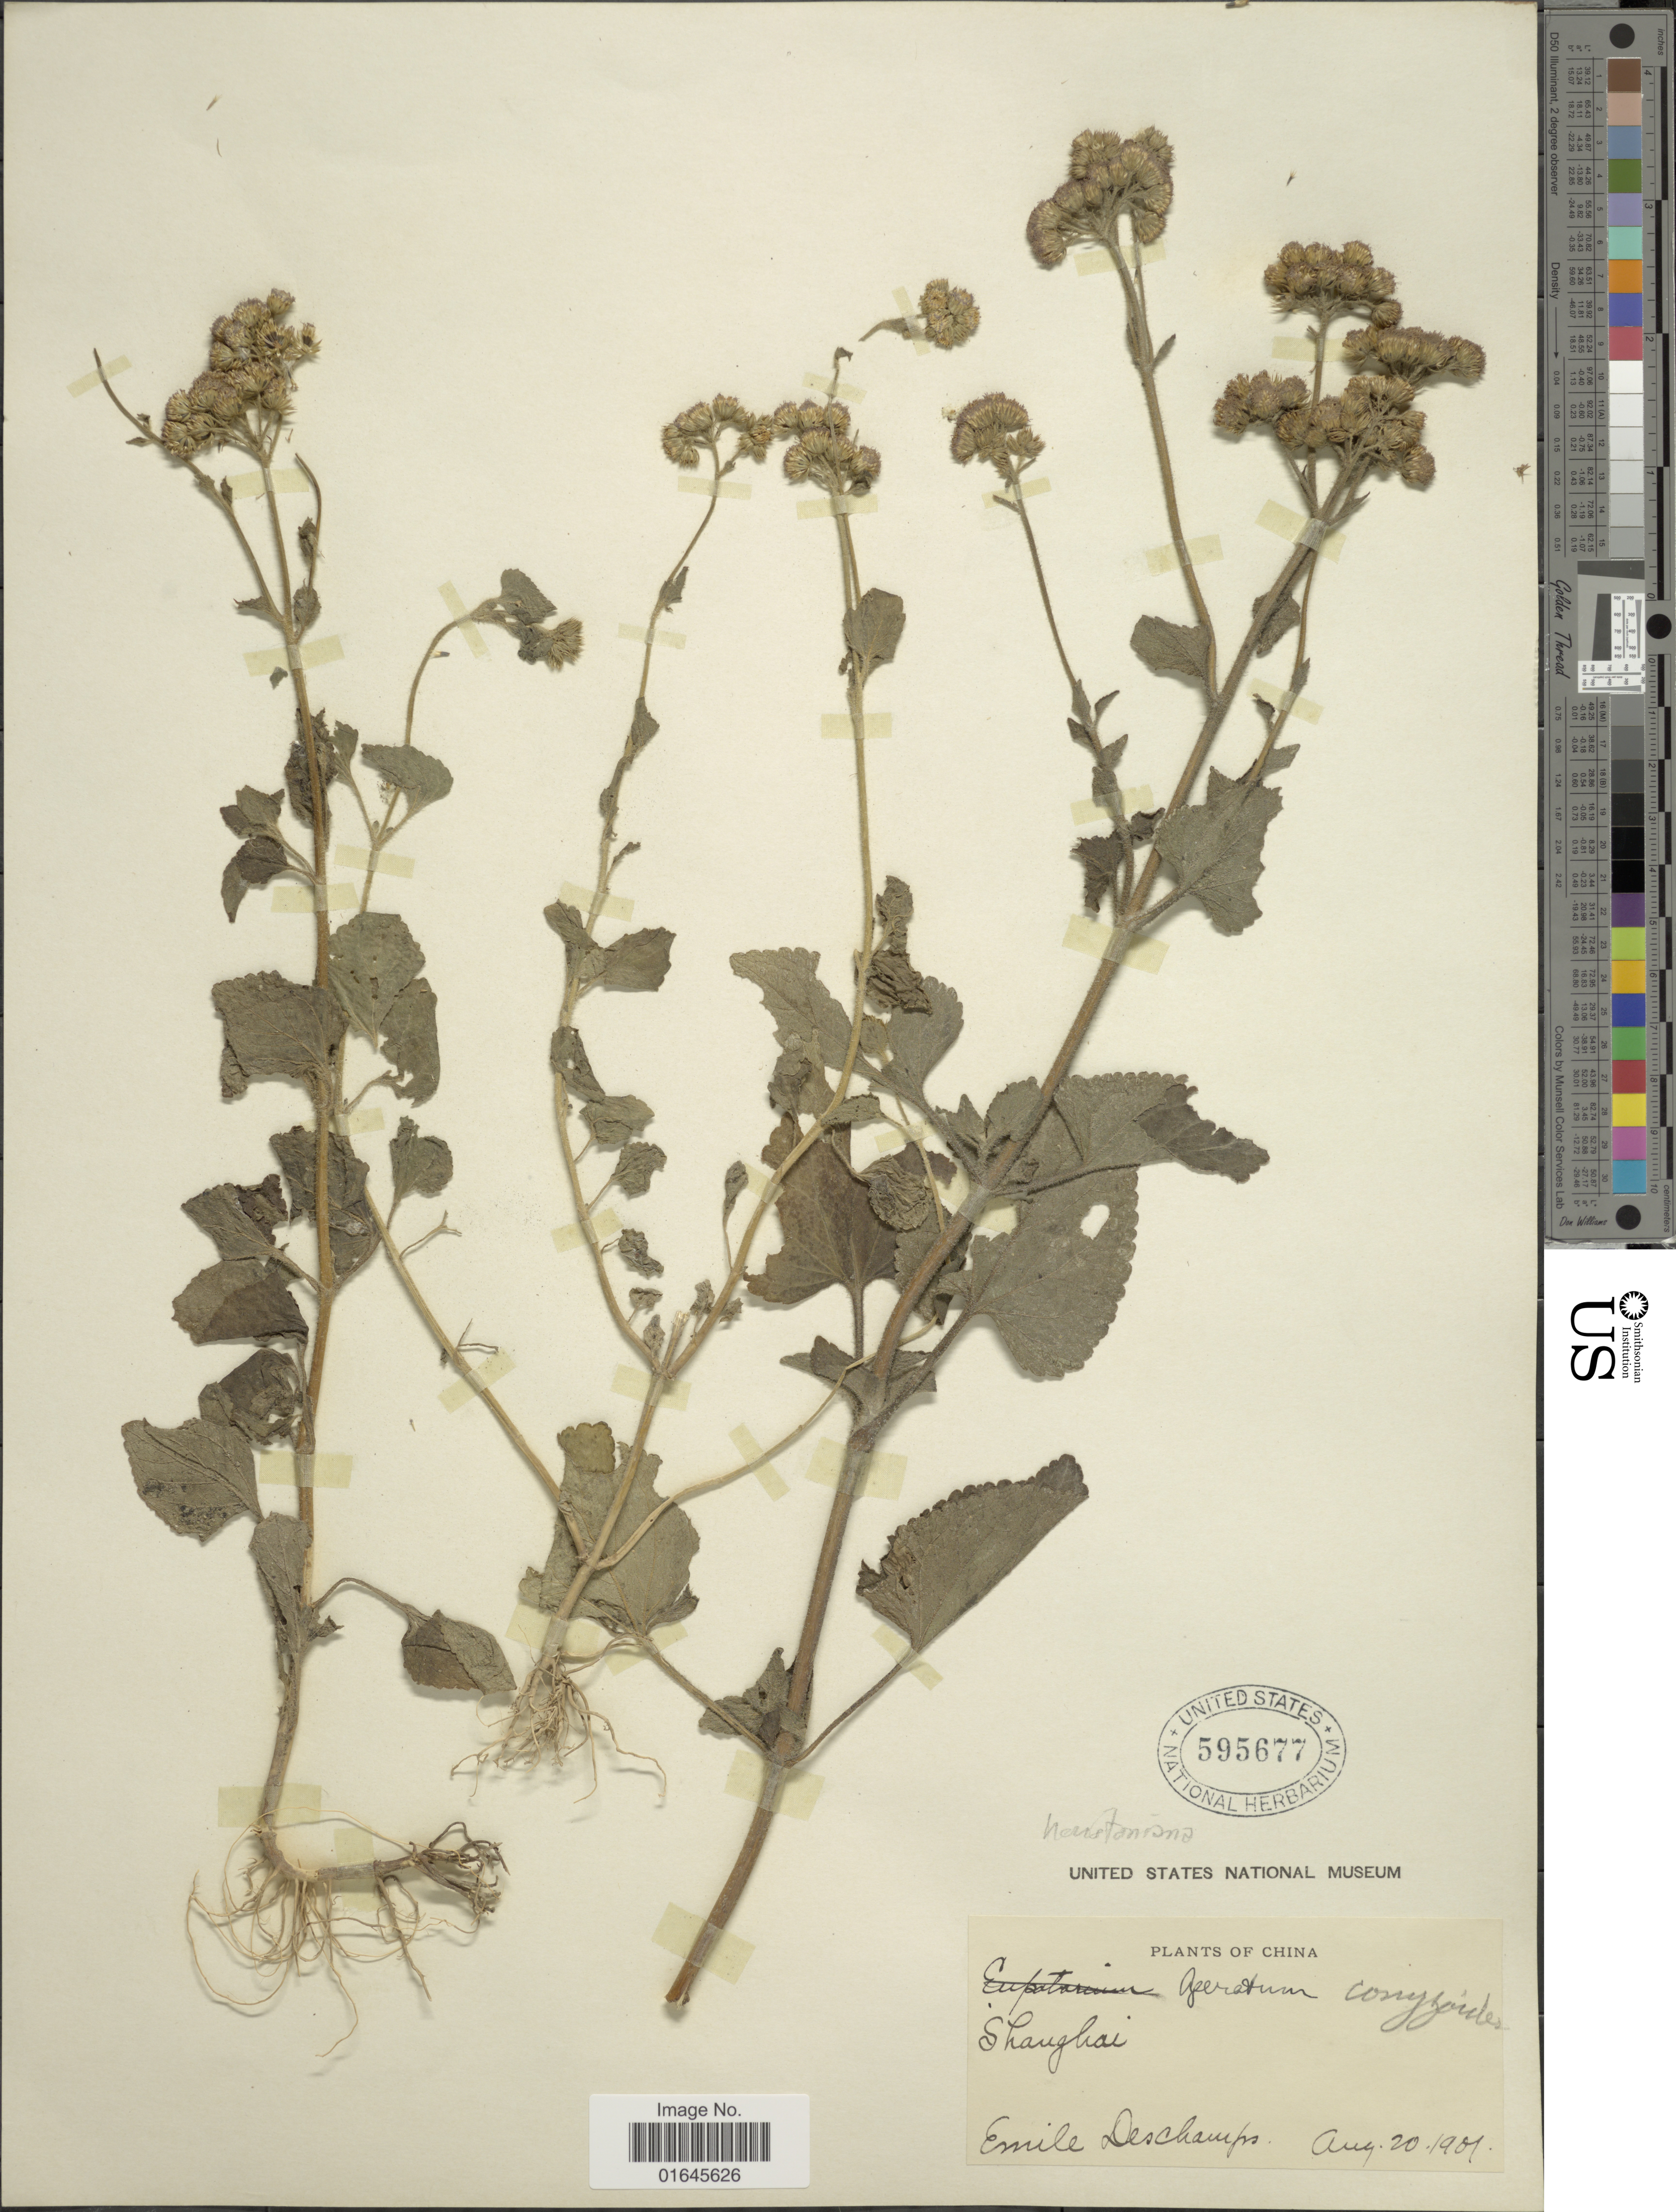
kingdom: Plantae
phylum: Tracheophyta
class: Magnoliopsida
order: Asterales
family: Asteraceae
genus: Ageratum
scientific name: Ageratum houstonianum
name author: Mill.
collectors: E. Deschamps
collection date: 1901-08-20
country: China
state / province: Shanghai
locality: Shanghai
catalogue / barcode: US 595677